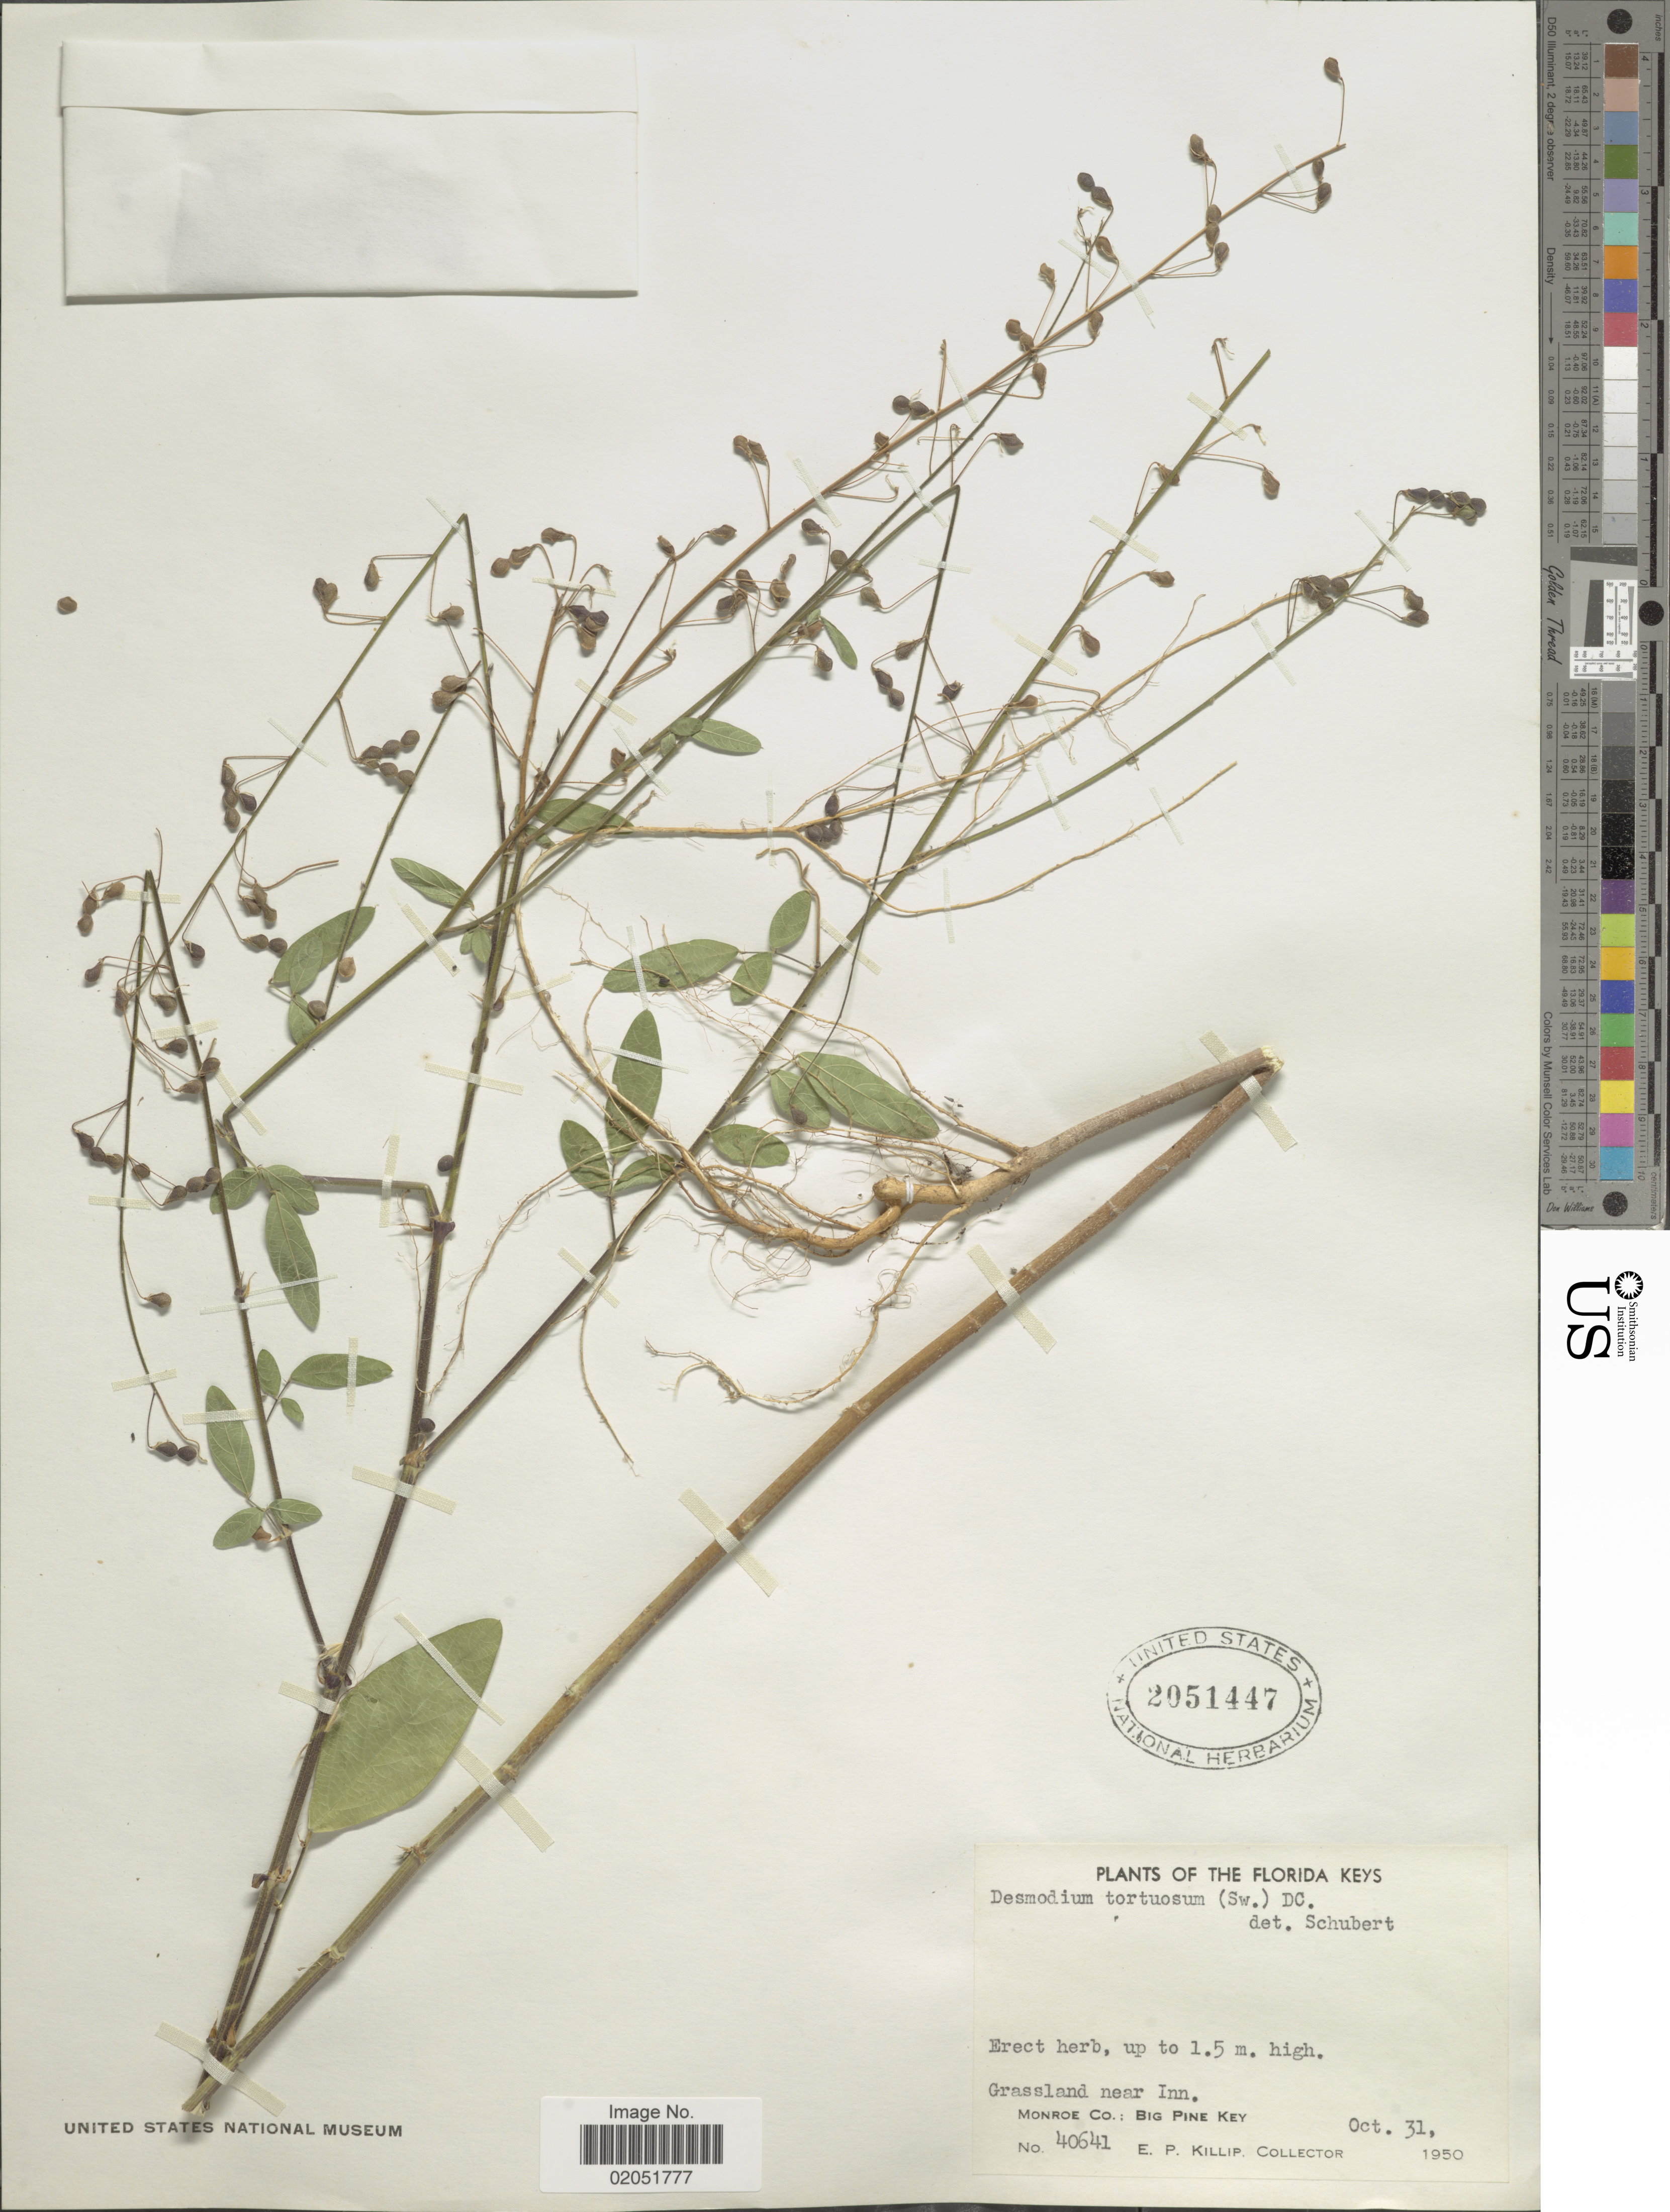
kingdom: Plantae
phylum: Tracheophyta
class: Magnoliopsida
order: Fabales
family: Fabaceae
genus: Desmodium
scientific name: Desmodium tortuosum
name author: (Sw.) DC.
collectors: E. P. Killip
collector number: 40641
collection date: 1950-10-31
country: United States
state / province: Florida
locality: Florida Keys, Grassland near Inn. Monroe Co.: Big Pine Key.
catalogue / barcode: US 2051447